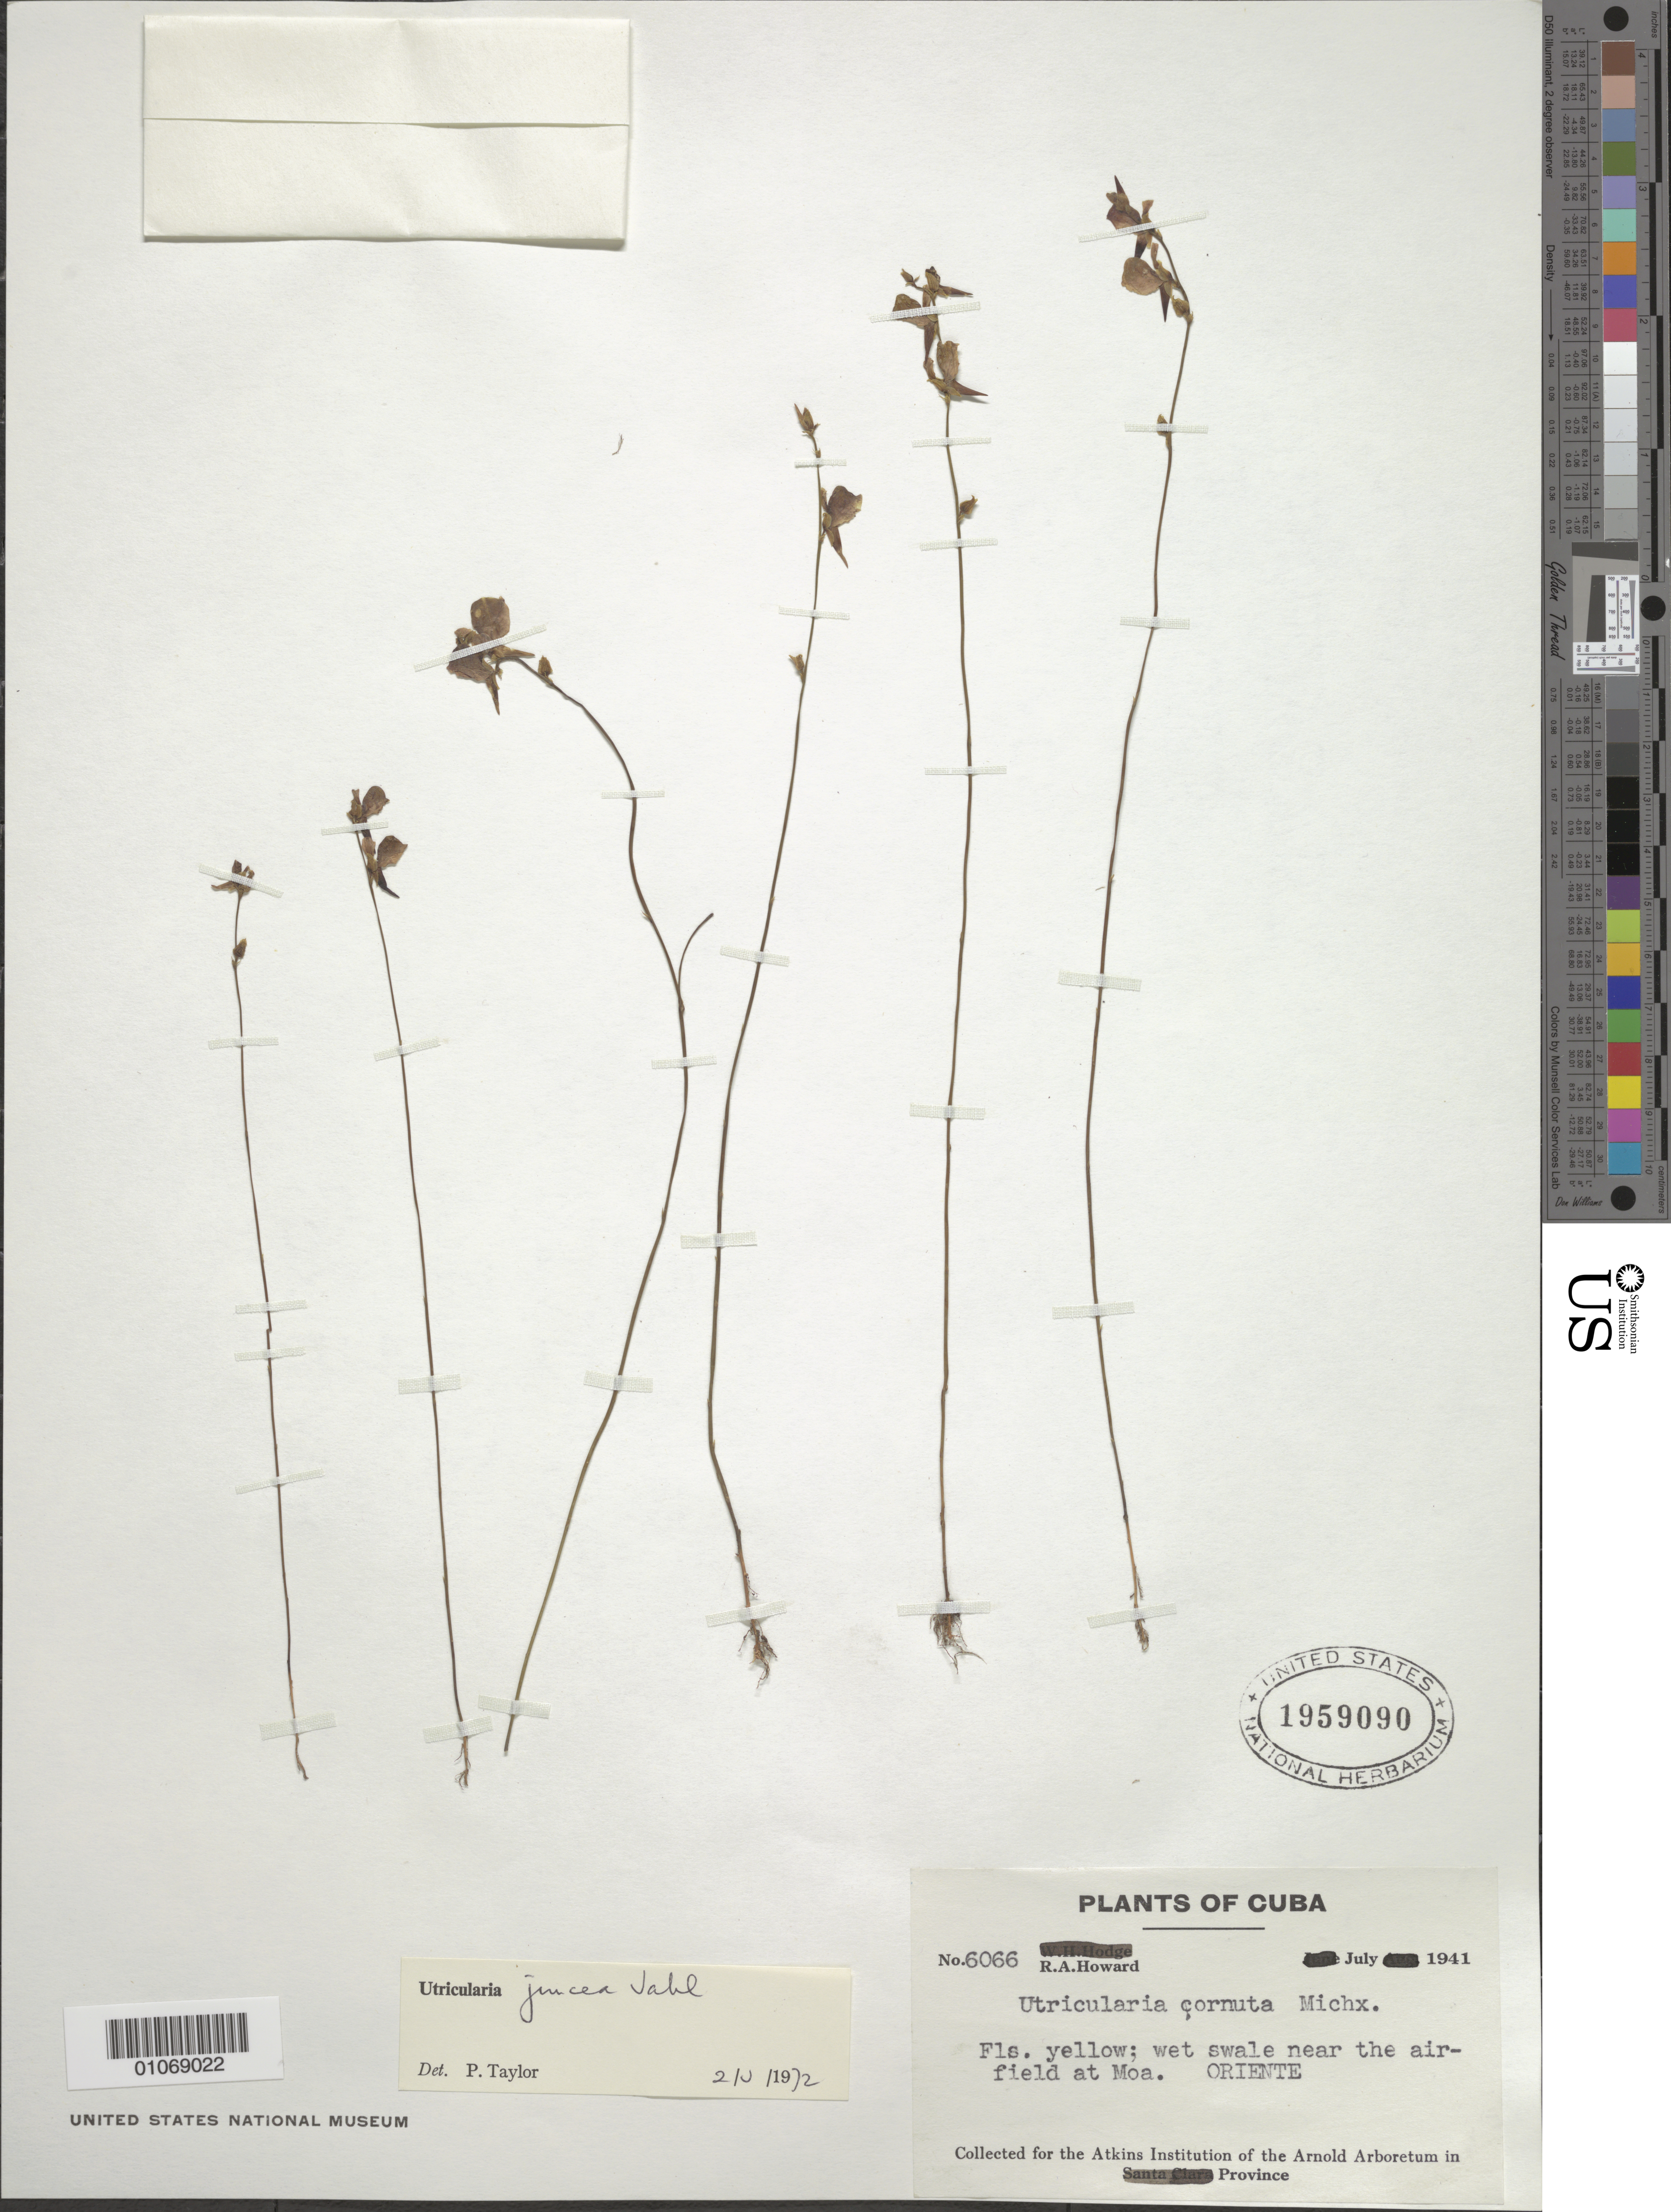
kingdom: Plantae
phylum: Tracheophyta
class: Magnoliopsida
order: Lamiales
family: Lentibulariaceae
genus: Utricularia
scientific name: Utricularia juncea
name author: Vahl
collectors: R. A. Howard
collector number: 6066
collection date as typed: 01 Jul 1941 to 31 Jul 1941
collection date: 1941-07-01/1941-07-31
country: Cuba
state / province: Holguín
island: Cuba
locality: Wet swale near the airfield at Moa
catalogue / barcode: US 1959090